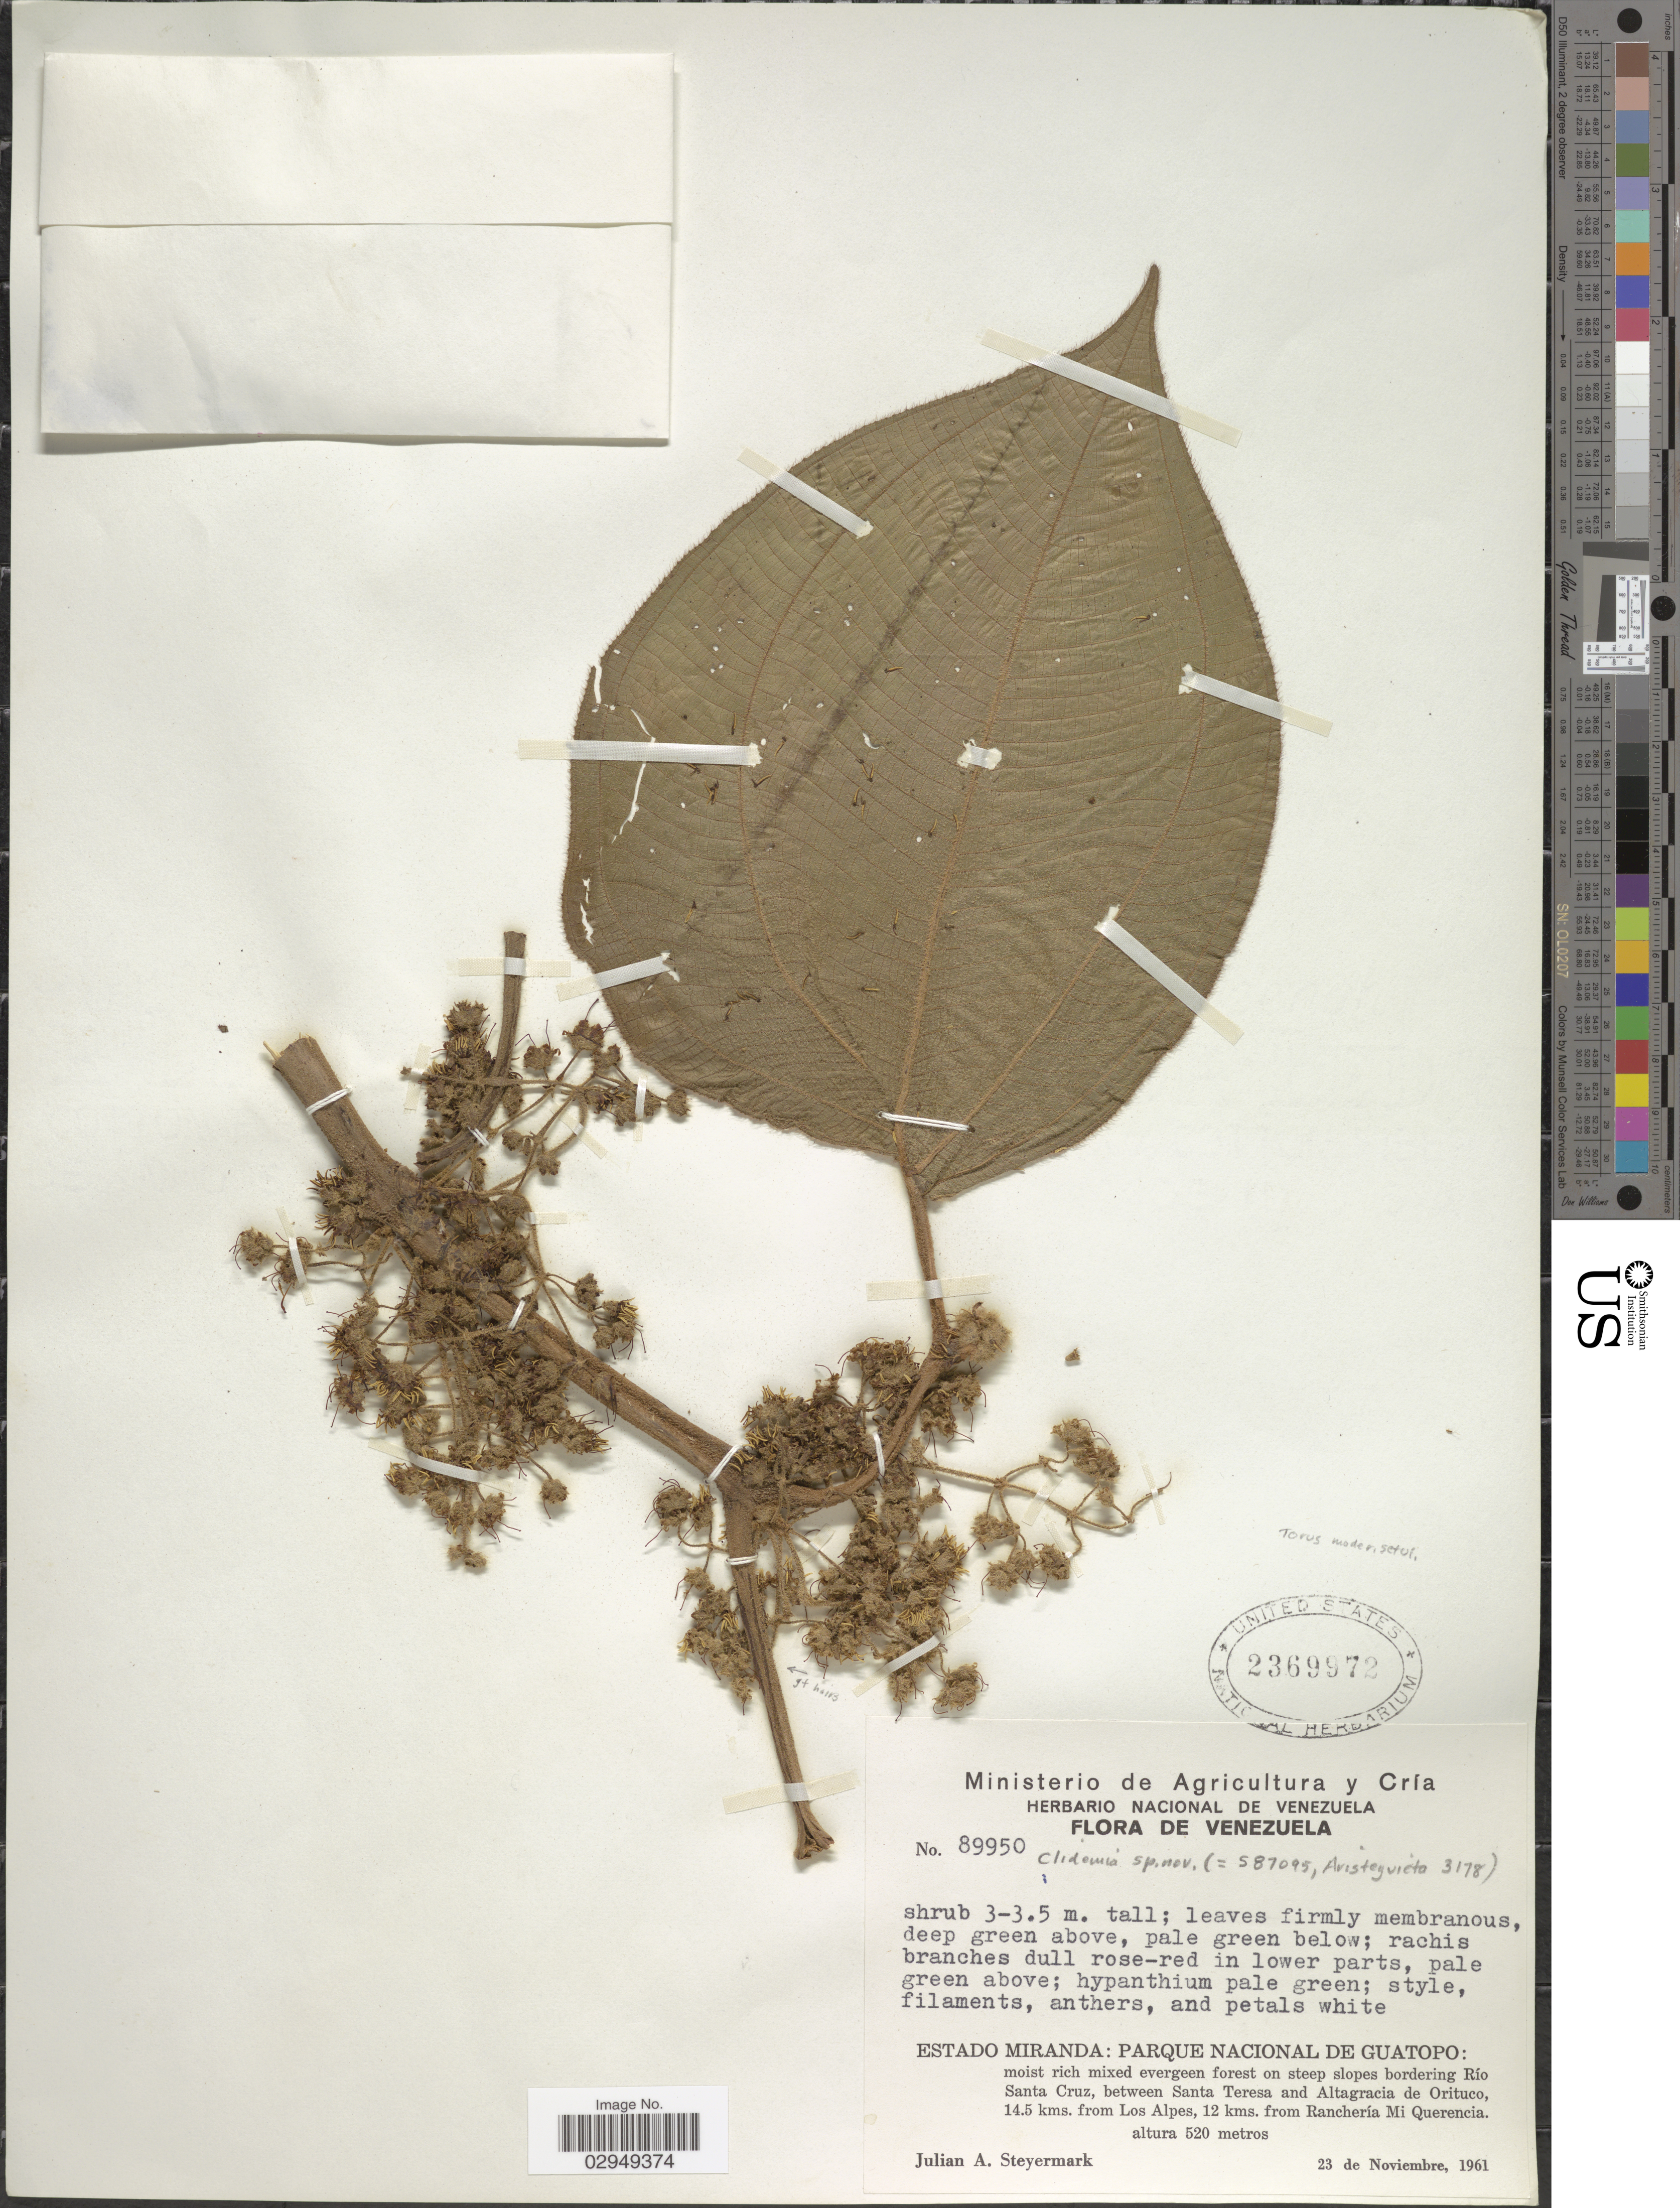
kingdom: Plantae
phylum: Tracheophyta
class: Magnoliopsida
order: Myrtales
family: Melastomataceae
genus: Clidemia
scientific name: Clidemia grandifolia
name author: Cogn.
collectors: J. Steyermark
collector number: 89950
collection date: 1961-11-23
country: Venezuela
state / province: Miranda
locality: Estado Miranda: Parque Nacional de Guatopo: moist rich mixed evergreen forest on steep slopes bordering Río Santa Cruz, between Santa Teresa and Altagracia de Orituco, 14.5 kms. from Los Alpes, 12 kms. from Ranchería Mi Querencia.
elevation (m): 520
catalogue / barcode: US 2369972